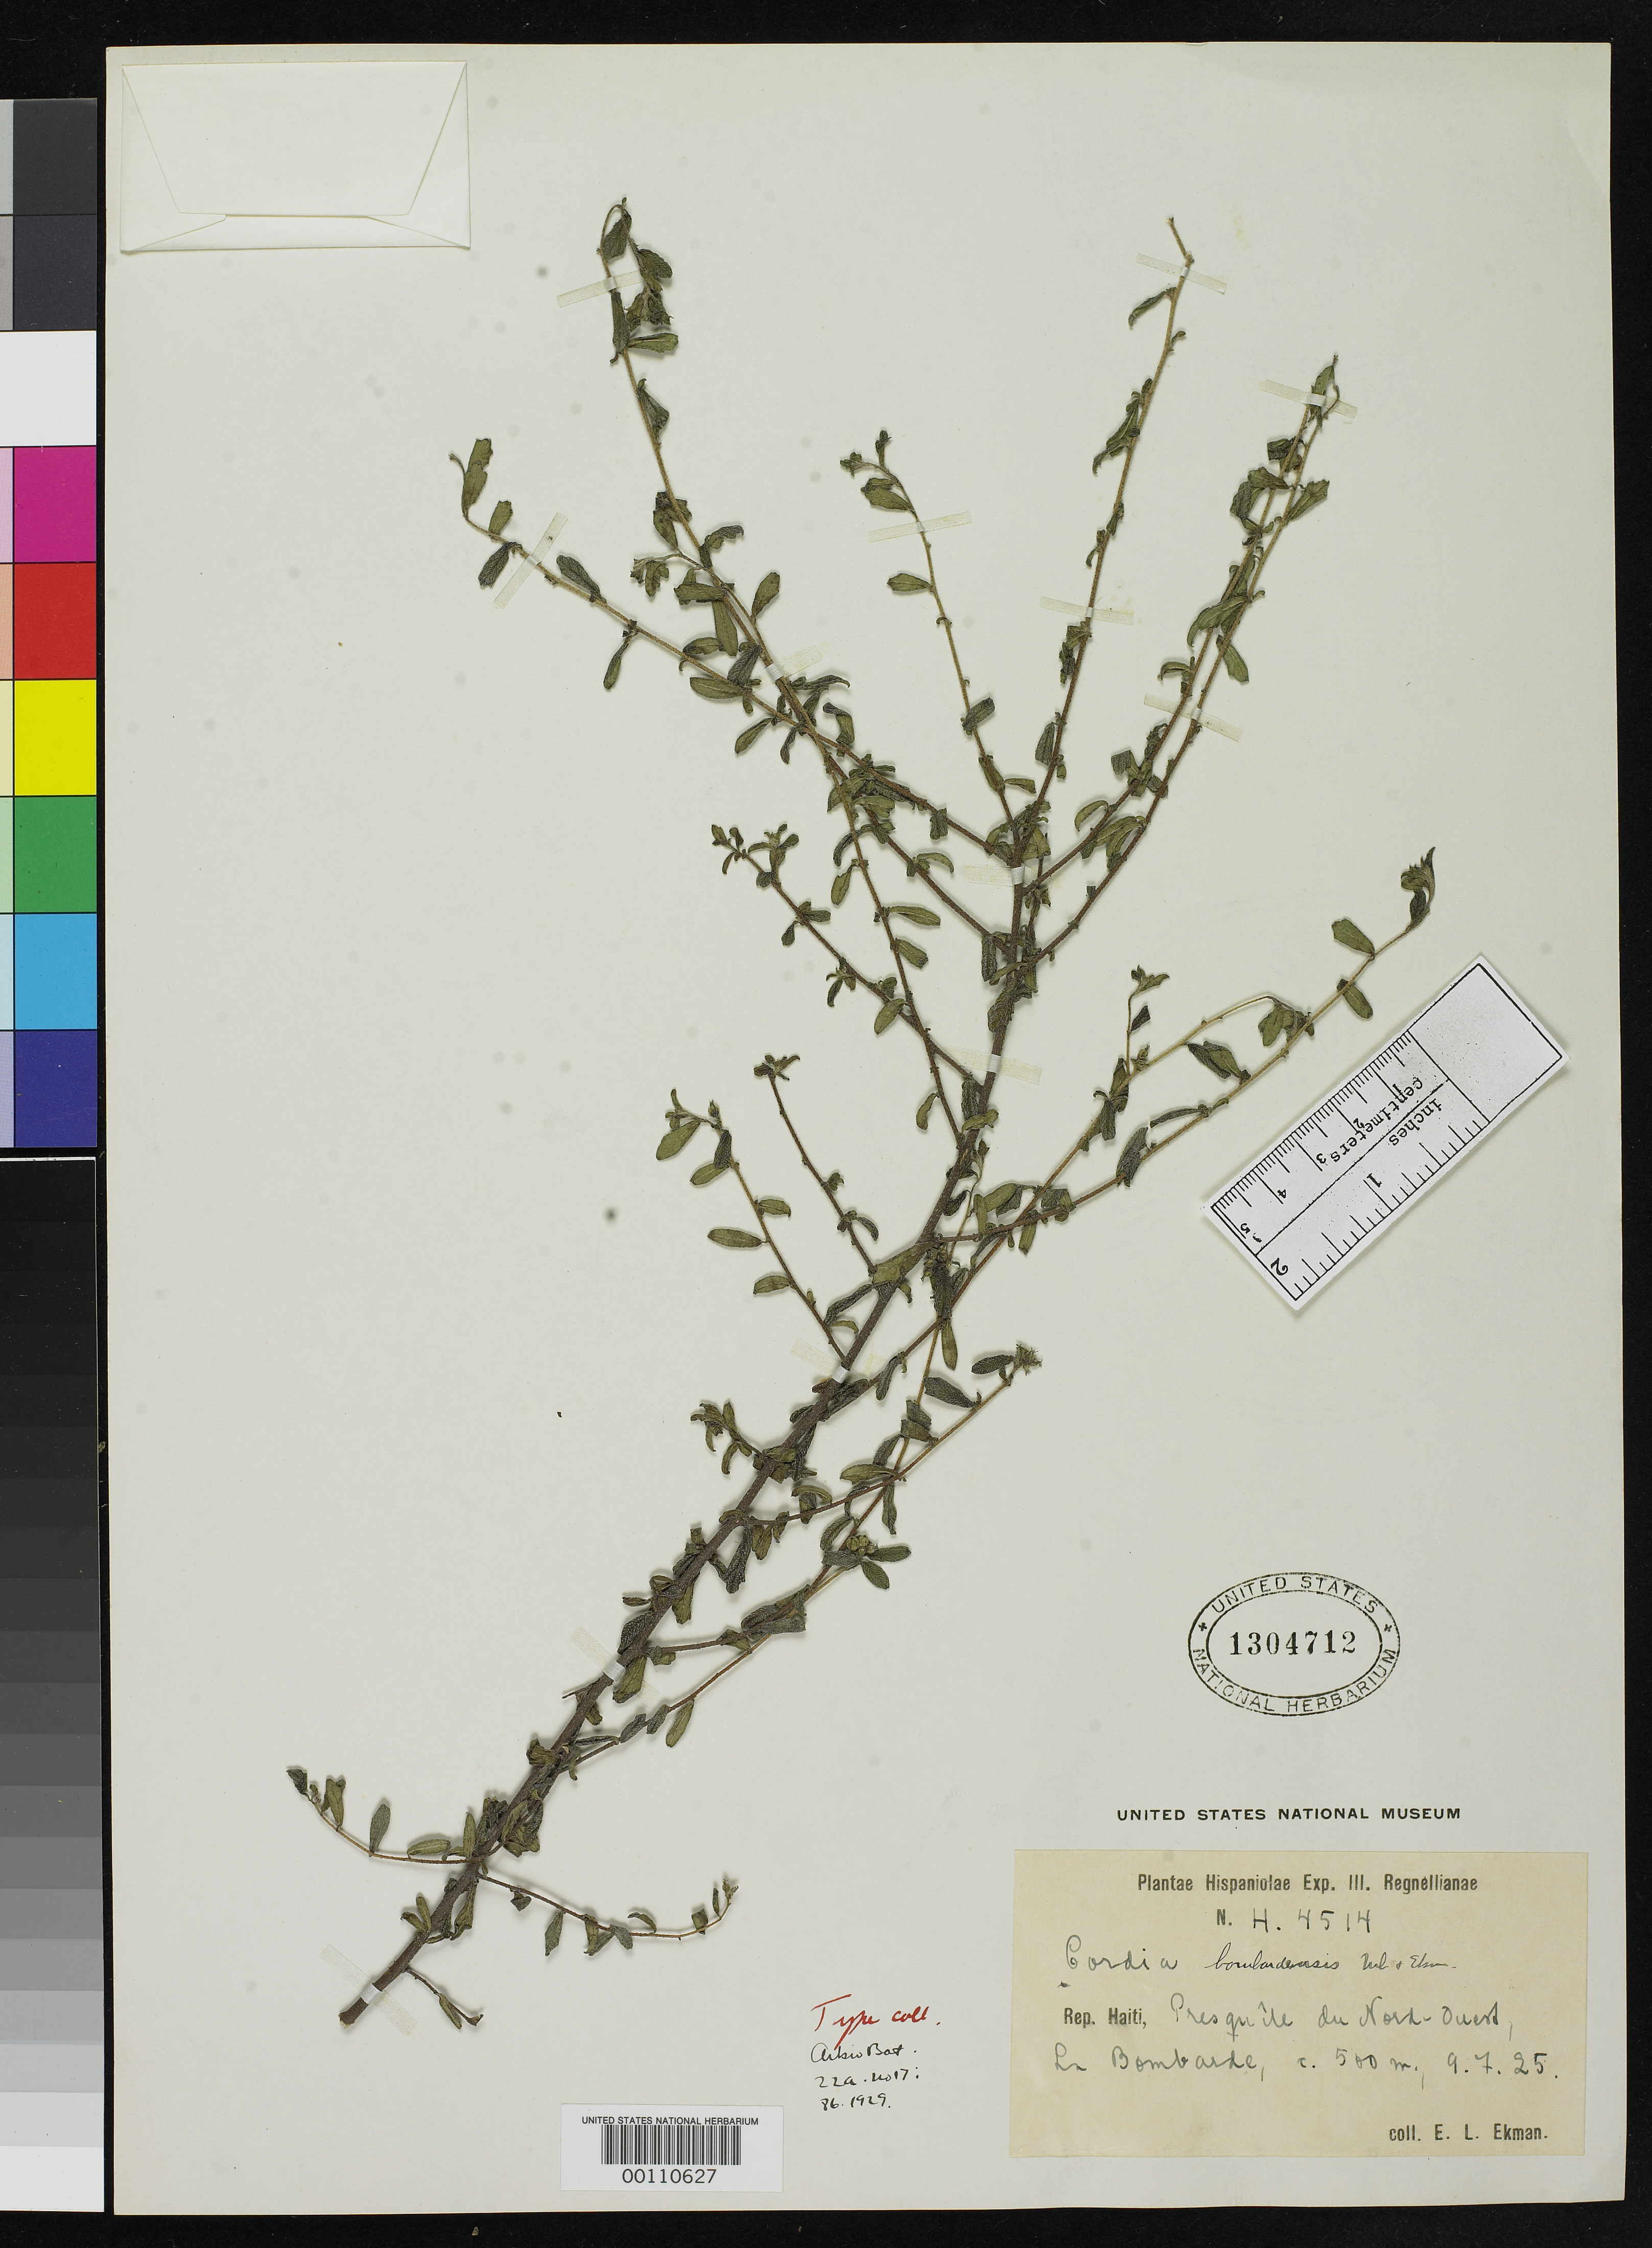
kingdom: Plantae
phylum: Tracheophyta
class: Magnoliopsida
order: Boraginales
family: Cordiaceae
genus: Cordia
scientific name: Cordia bombardensis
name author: Urb. & Ekman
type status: Isotype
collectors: E. L. Ekman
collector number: H 4514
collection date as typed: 09 Jul 1925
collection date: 1925-07-09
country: Haiti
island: Hispaniola Island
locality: Bombarde.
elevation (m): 500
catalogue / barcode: US 1304712